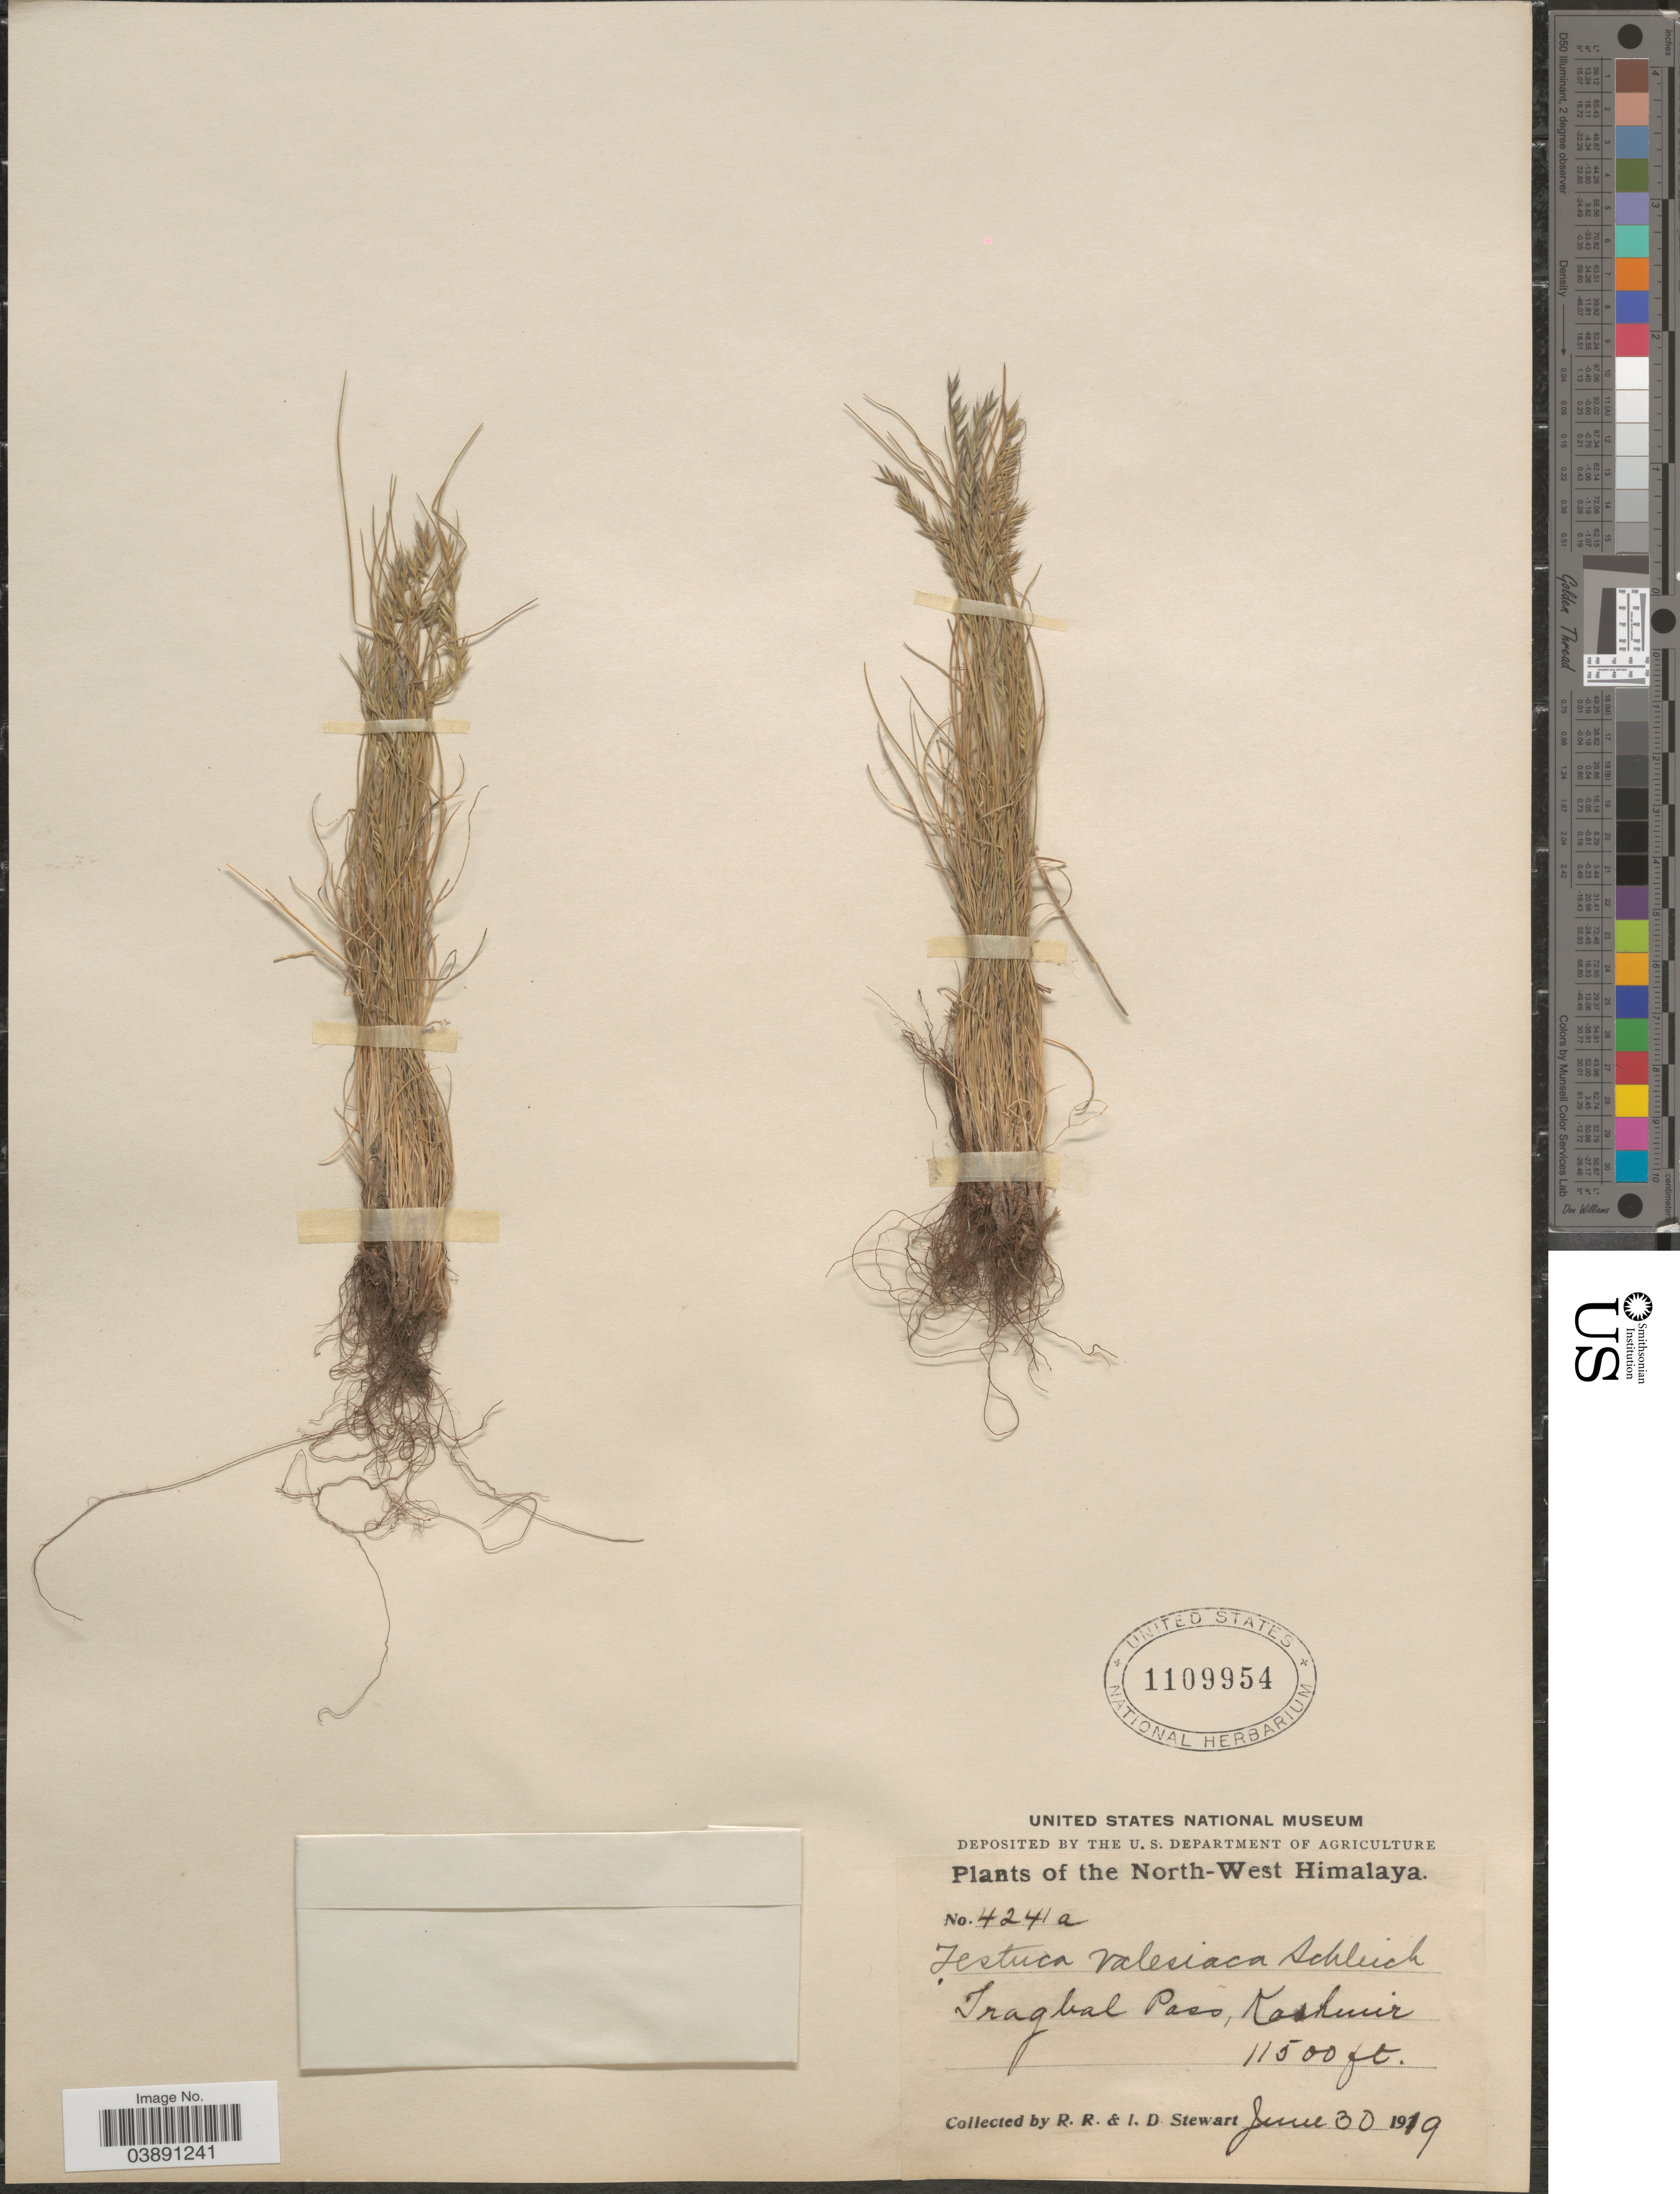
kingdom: Plantae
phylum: Tracheophyta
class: Liliopsida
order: Poales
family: Poaceae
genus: Festuca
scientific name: Festuca valesiaca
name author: Schleich. ex Gaudin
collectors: R. Stewart & I. Stewart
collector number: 4241a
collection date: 1919-06-30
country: India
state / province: Jammu and Kashmir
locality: North-West Himalaya. Tragbal Pass. Kashmir.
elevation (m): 3505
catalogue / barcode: US 1109954